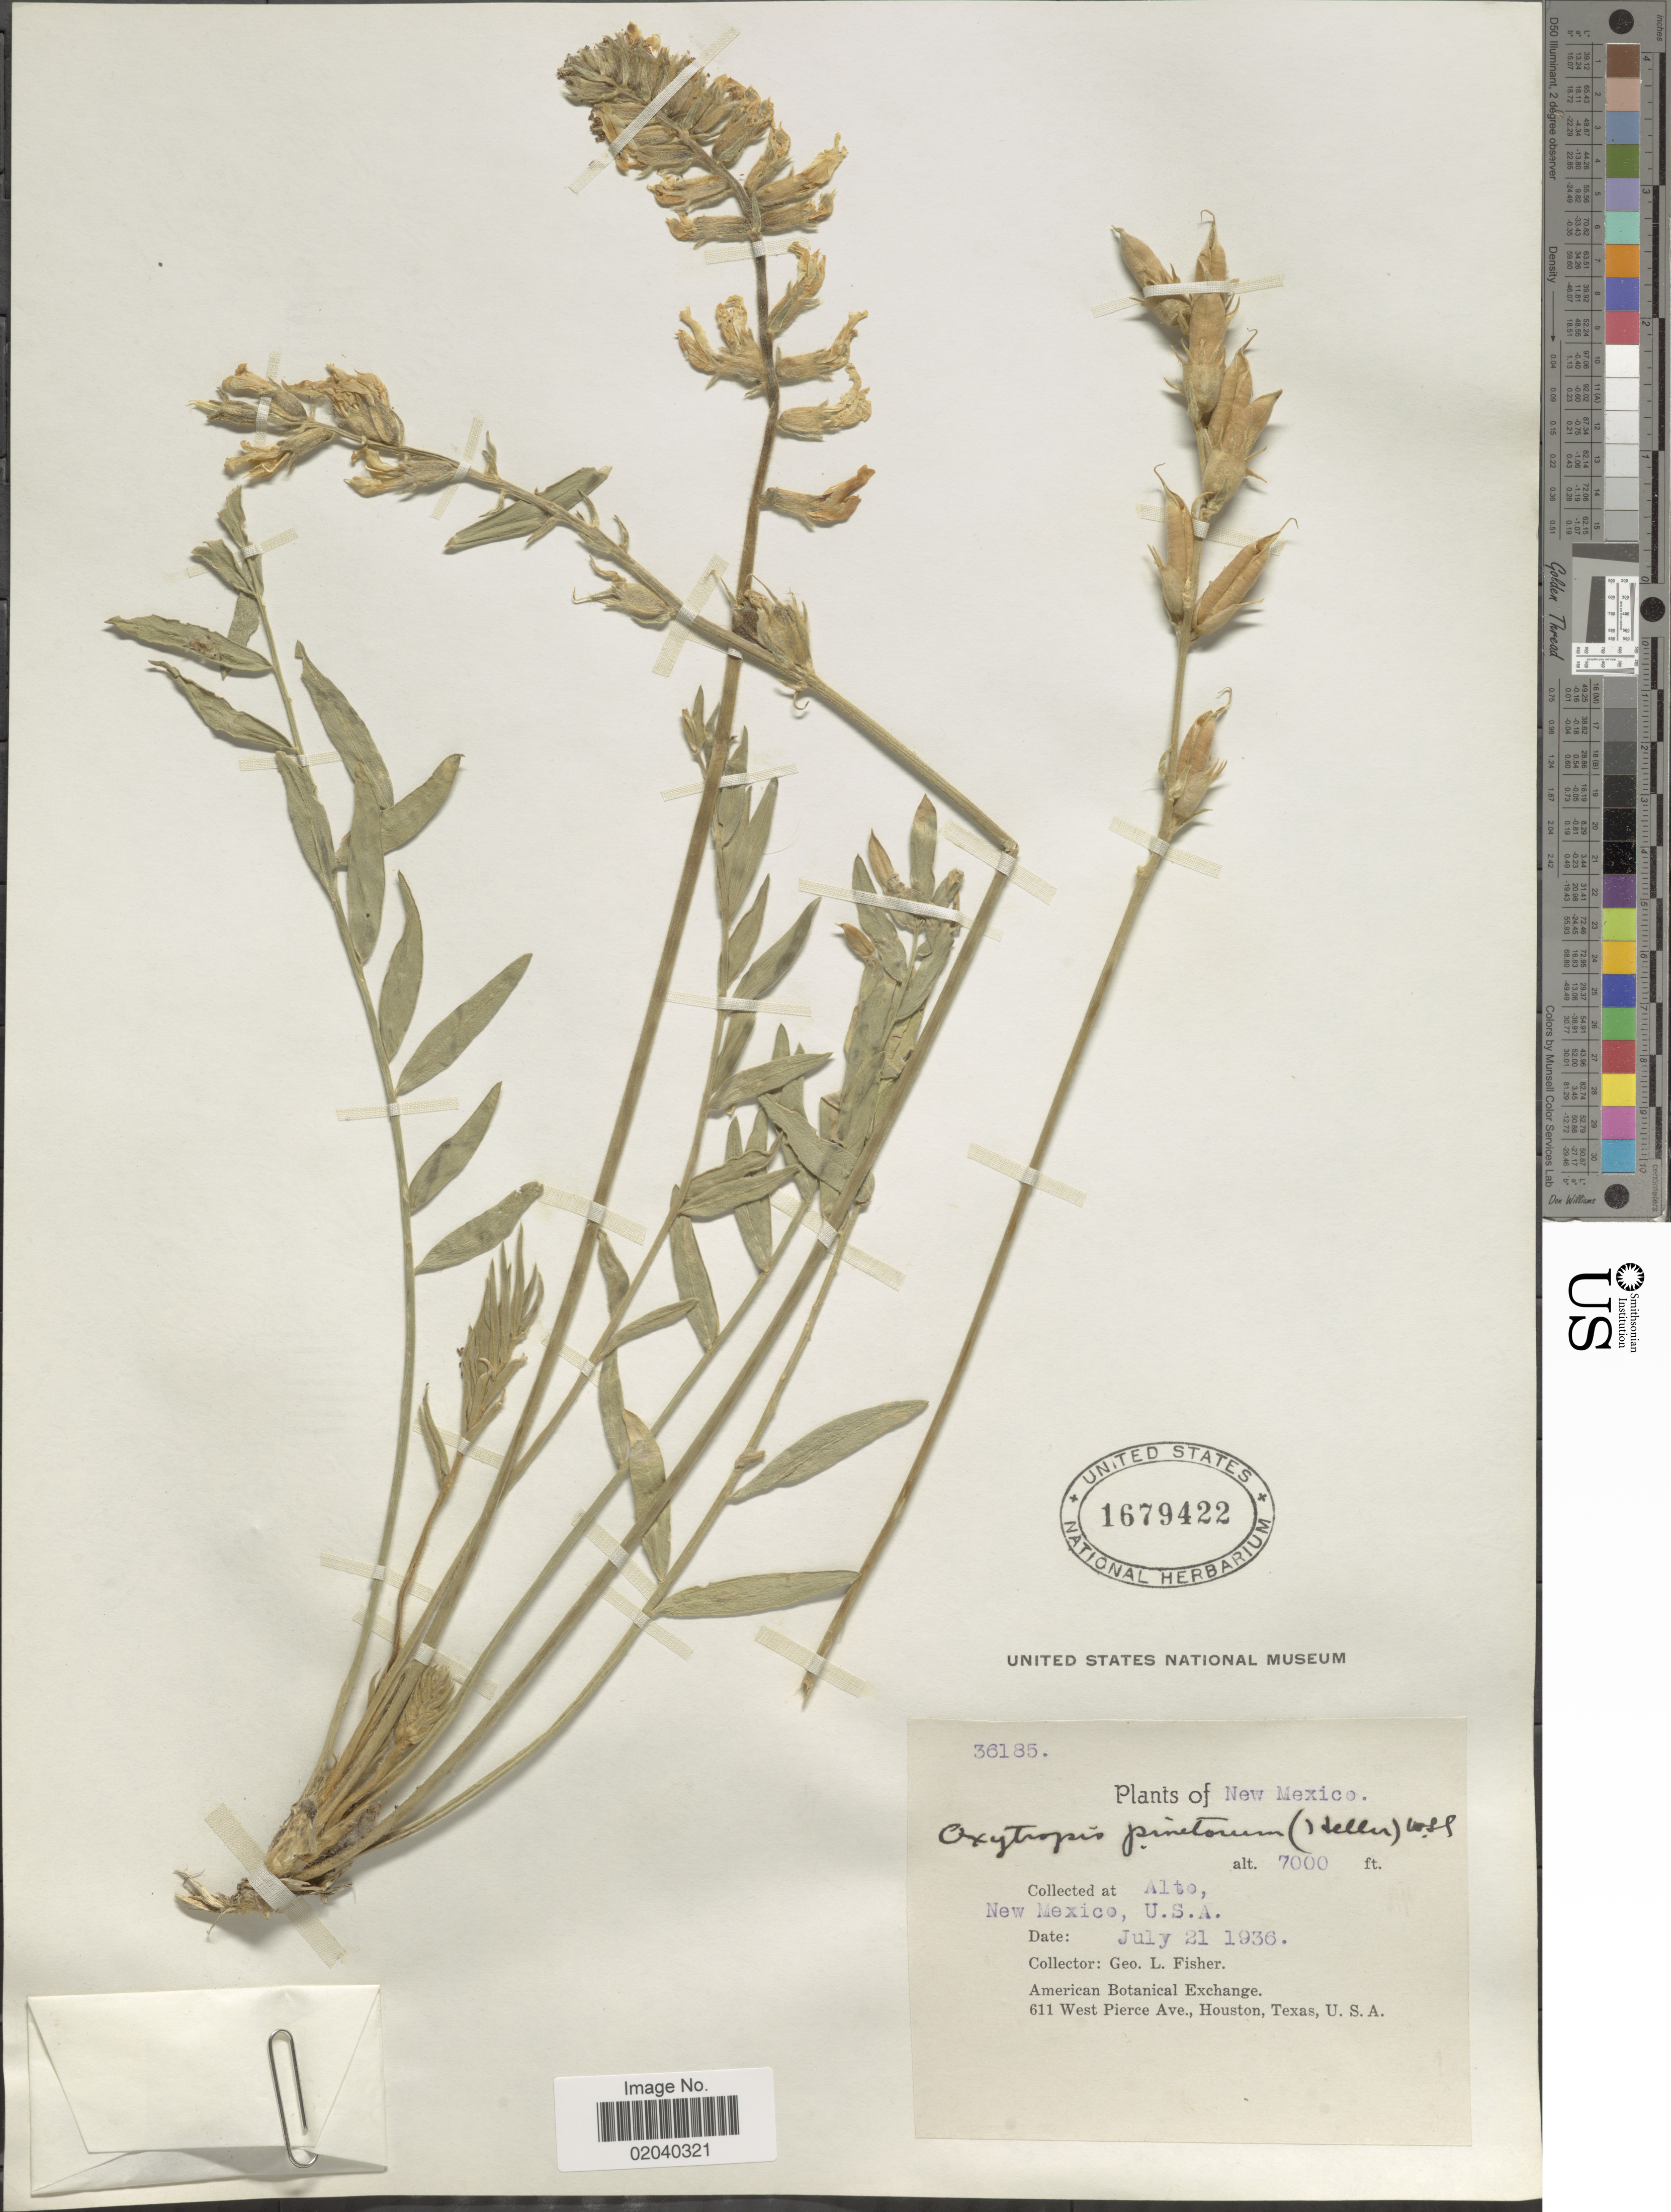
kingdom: Plantae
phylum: Tracheophyta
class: Magnoliopsida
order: Fabales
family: Fabaceae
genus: Oxytropis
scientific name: Oxytropis sericea var. sericea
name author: Nutt.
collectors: G. L. Fisher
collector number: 36185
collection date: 1936-07-21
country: United States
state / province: New Mexico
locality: Alto, New Mexico, U.S.A.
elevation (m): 2134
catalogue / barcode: US 1679422